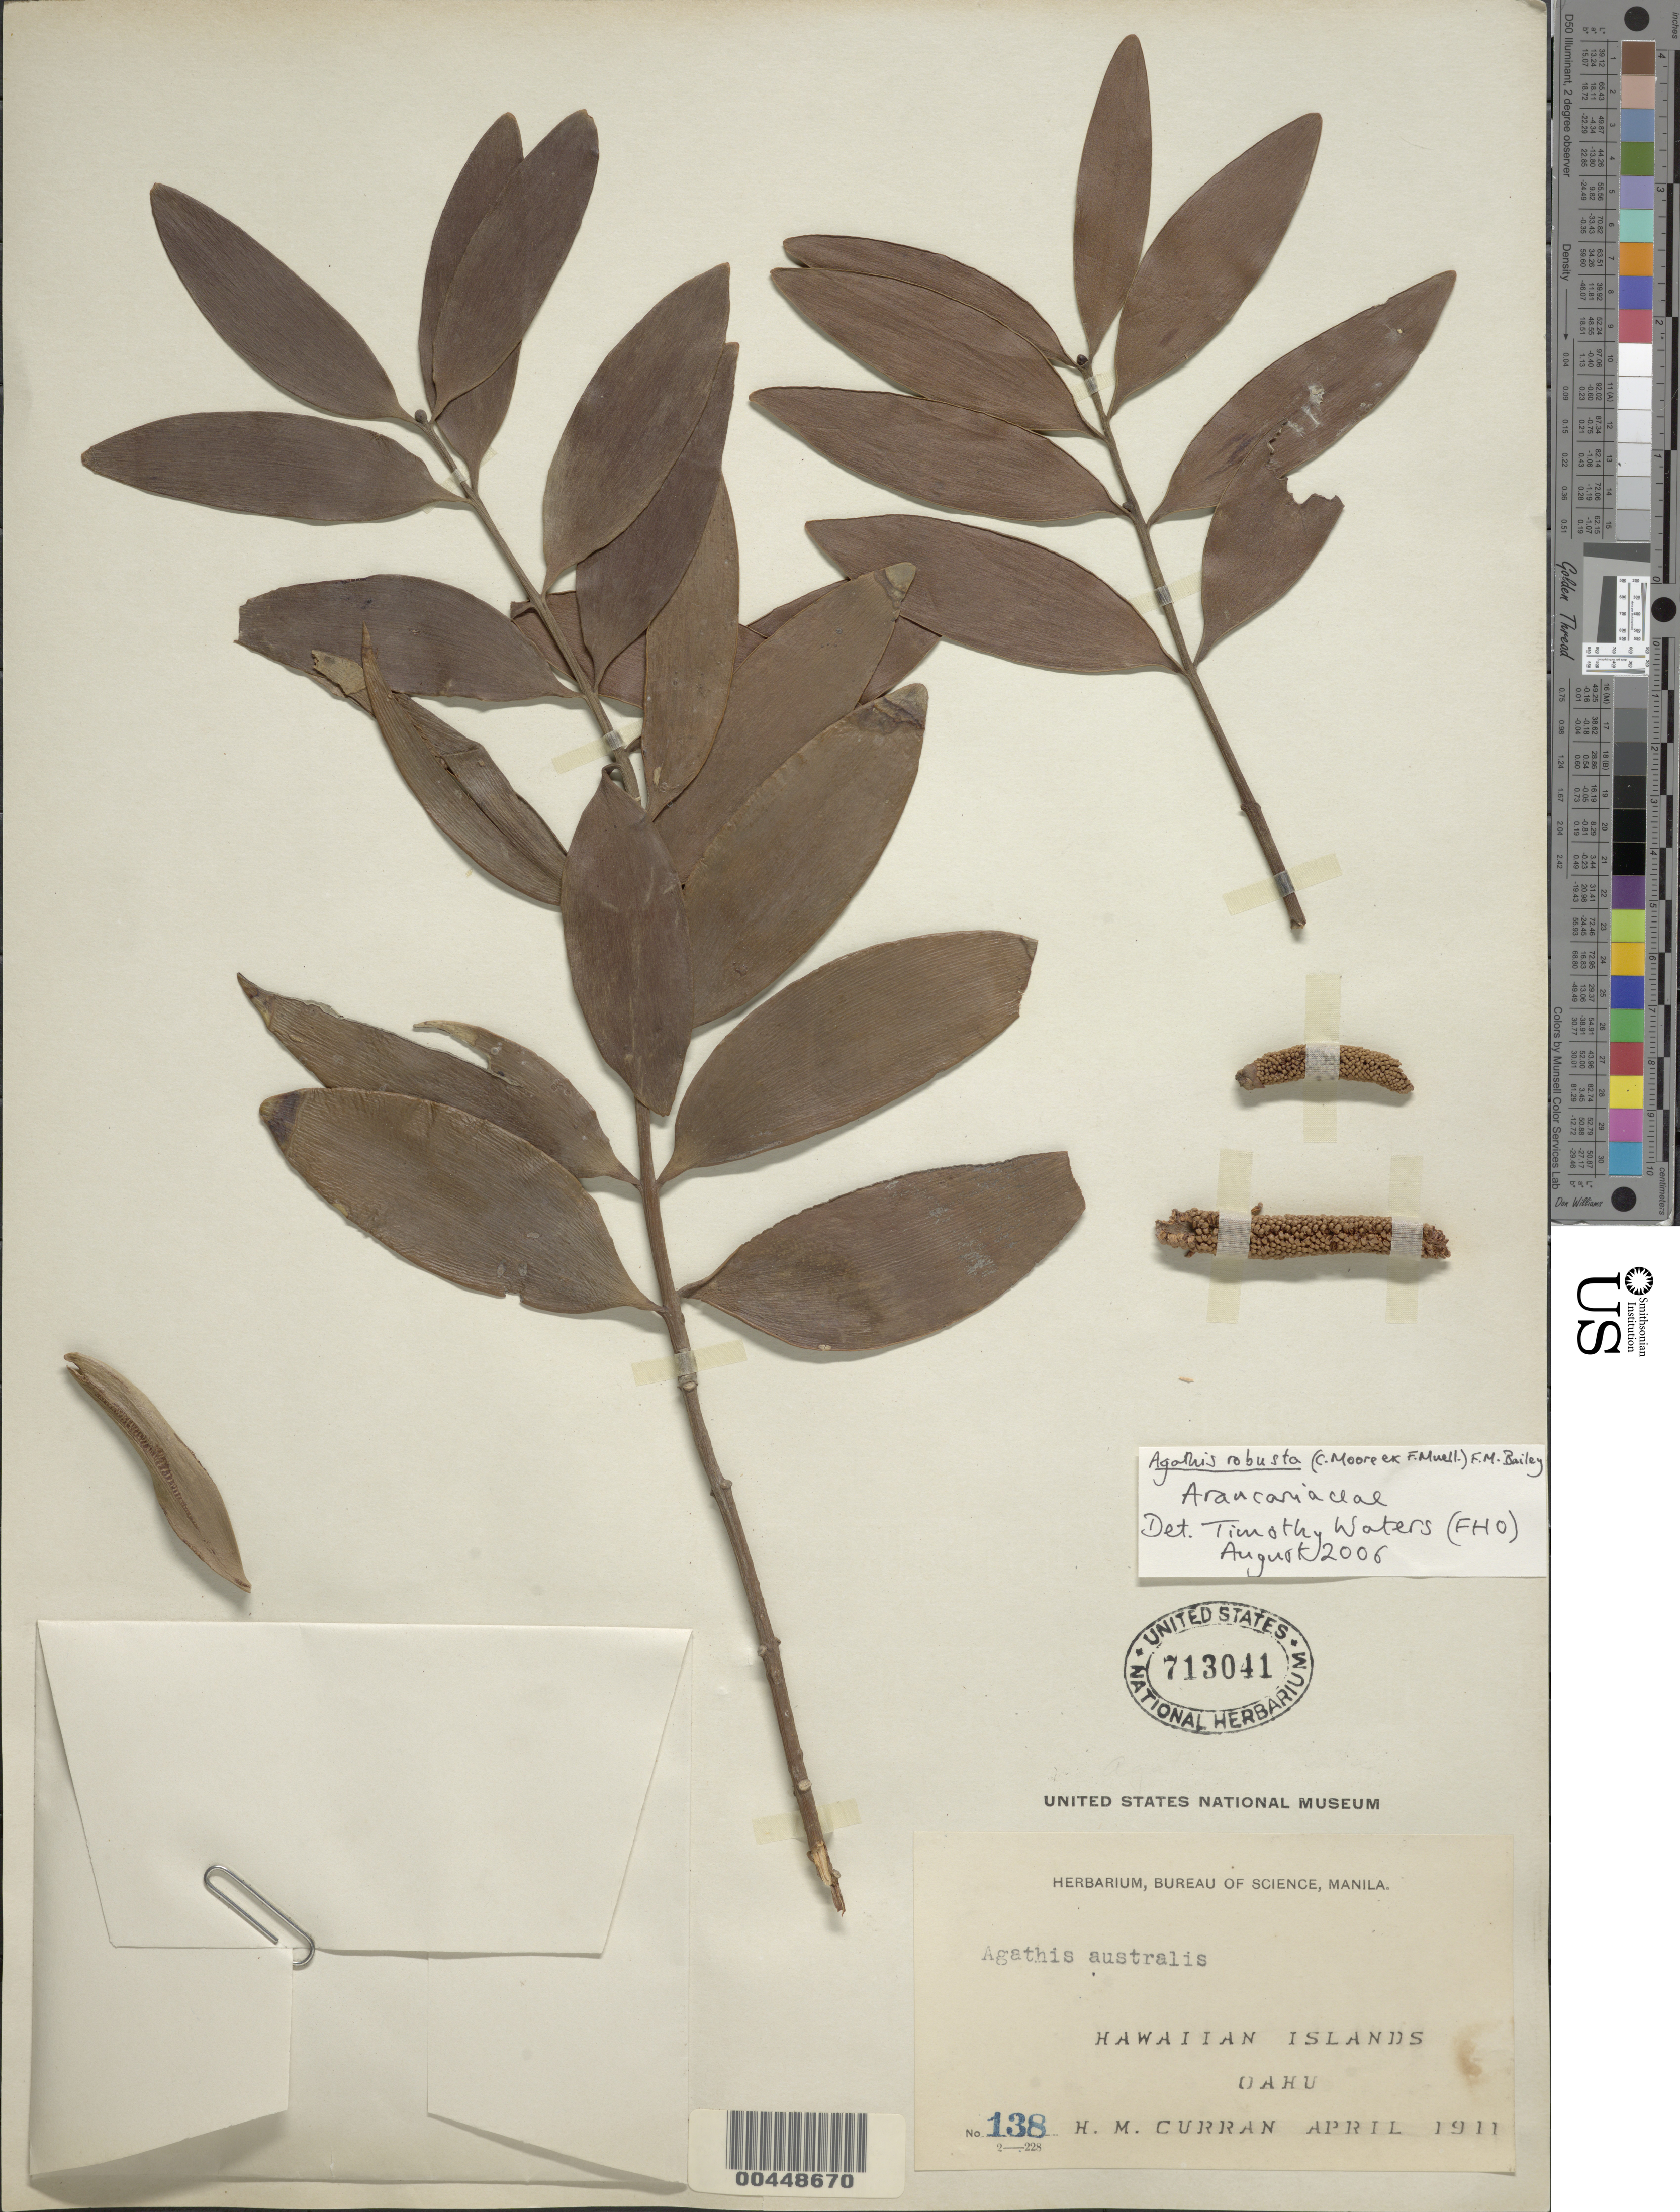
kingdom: Plantae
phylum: Tracheophyta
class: Pinopsida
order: Pinales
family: Araucariaceae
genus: Agathis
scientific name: Agathis robusta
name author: (C. Moore ex F. Muell.) F.M. Bailey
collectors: H. M. Curran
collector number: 138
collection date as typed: Apr 1911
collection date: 1911-04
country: United States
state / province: Hawaii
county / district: Honolulu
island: Oahu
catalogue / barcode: US 713041